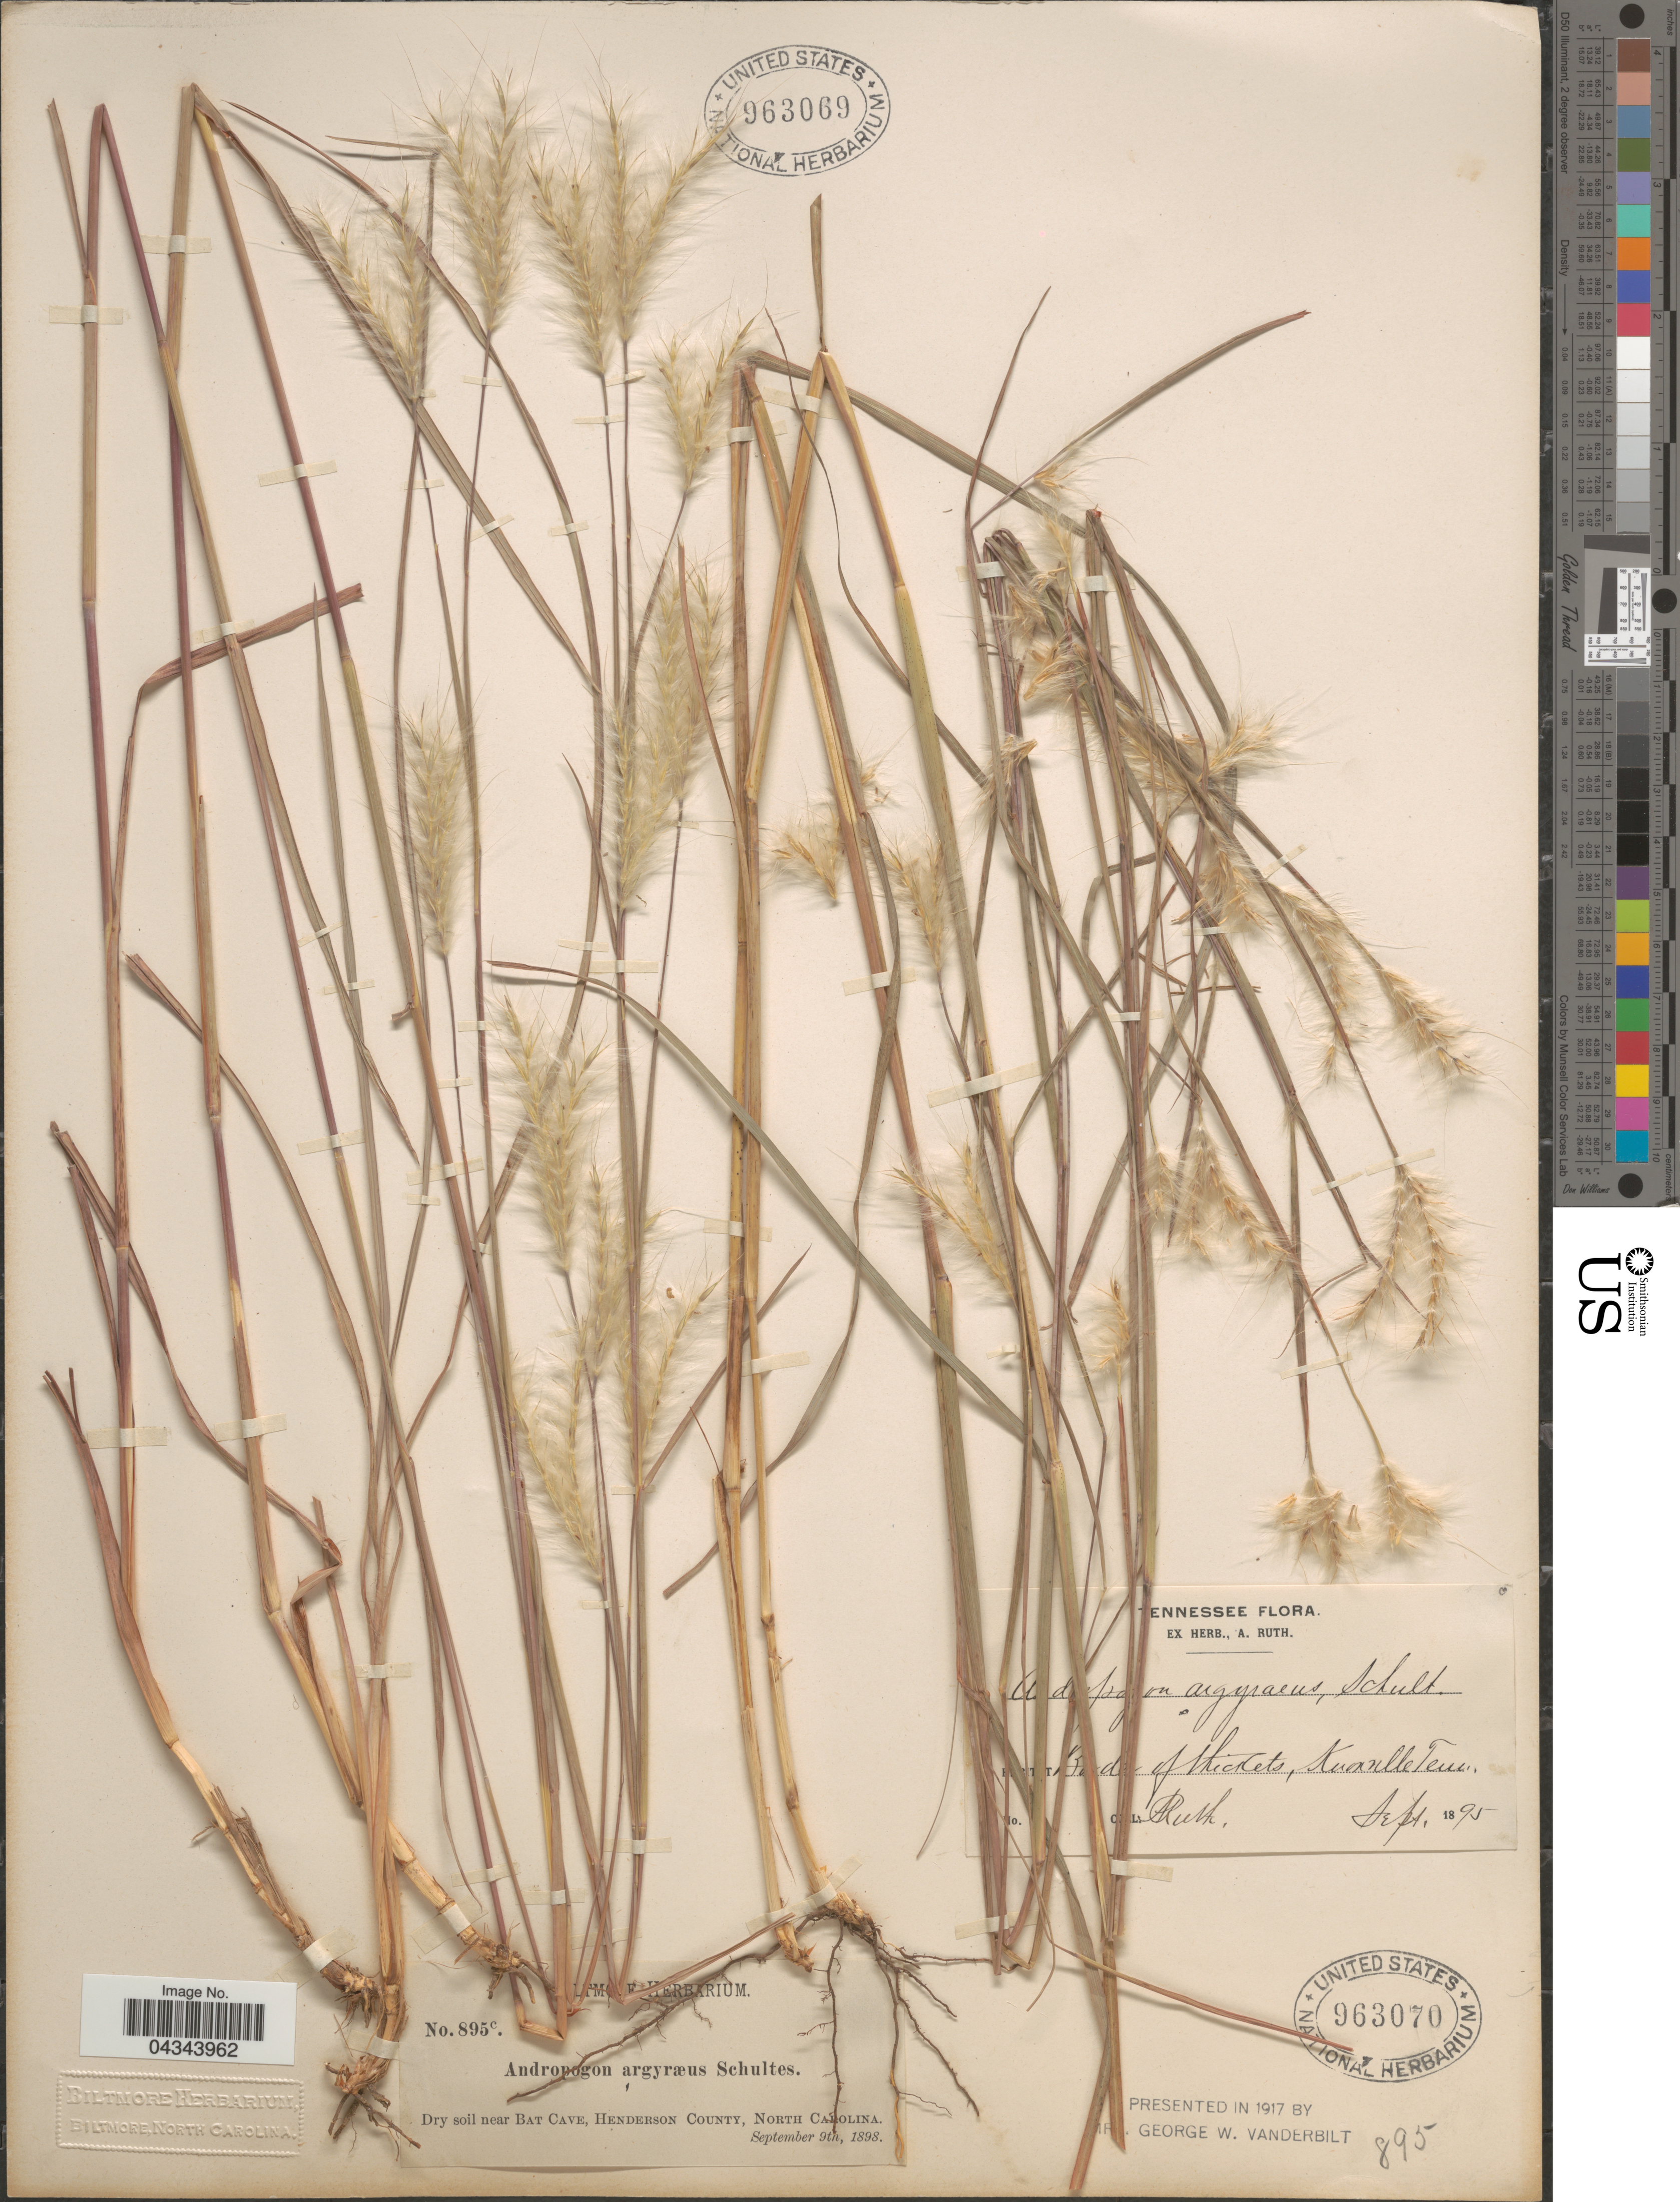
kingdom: Plantae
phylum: Tracheophyta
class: Liliopsida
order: Poales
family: Poaceae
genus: Andropogon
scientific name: Andropogon ternarius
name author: Michx.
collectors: A. Ruth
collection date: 1895-09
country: United States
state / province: Tennessee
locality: Border of thickets, Knoxville.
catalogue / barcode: US 963070